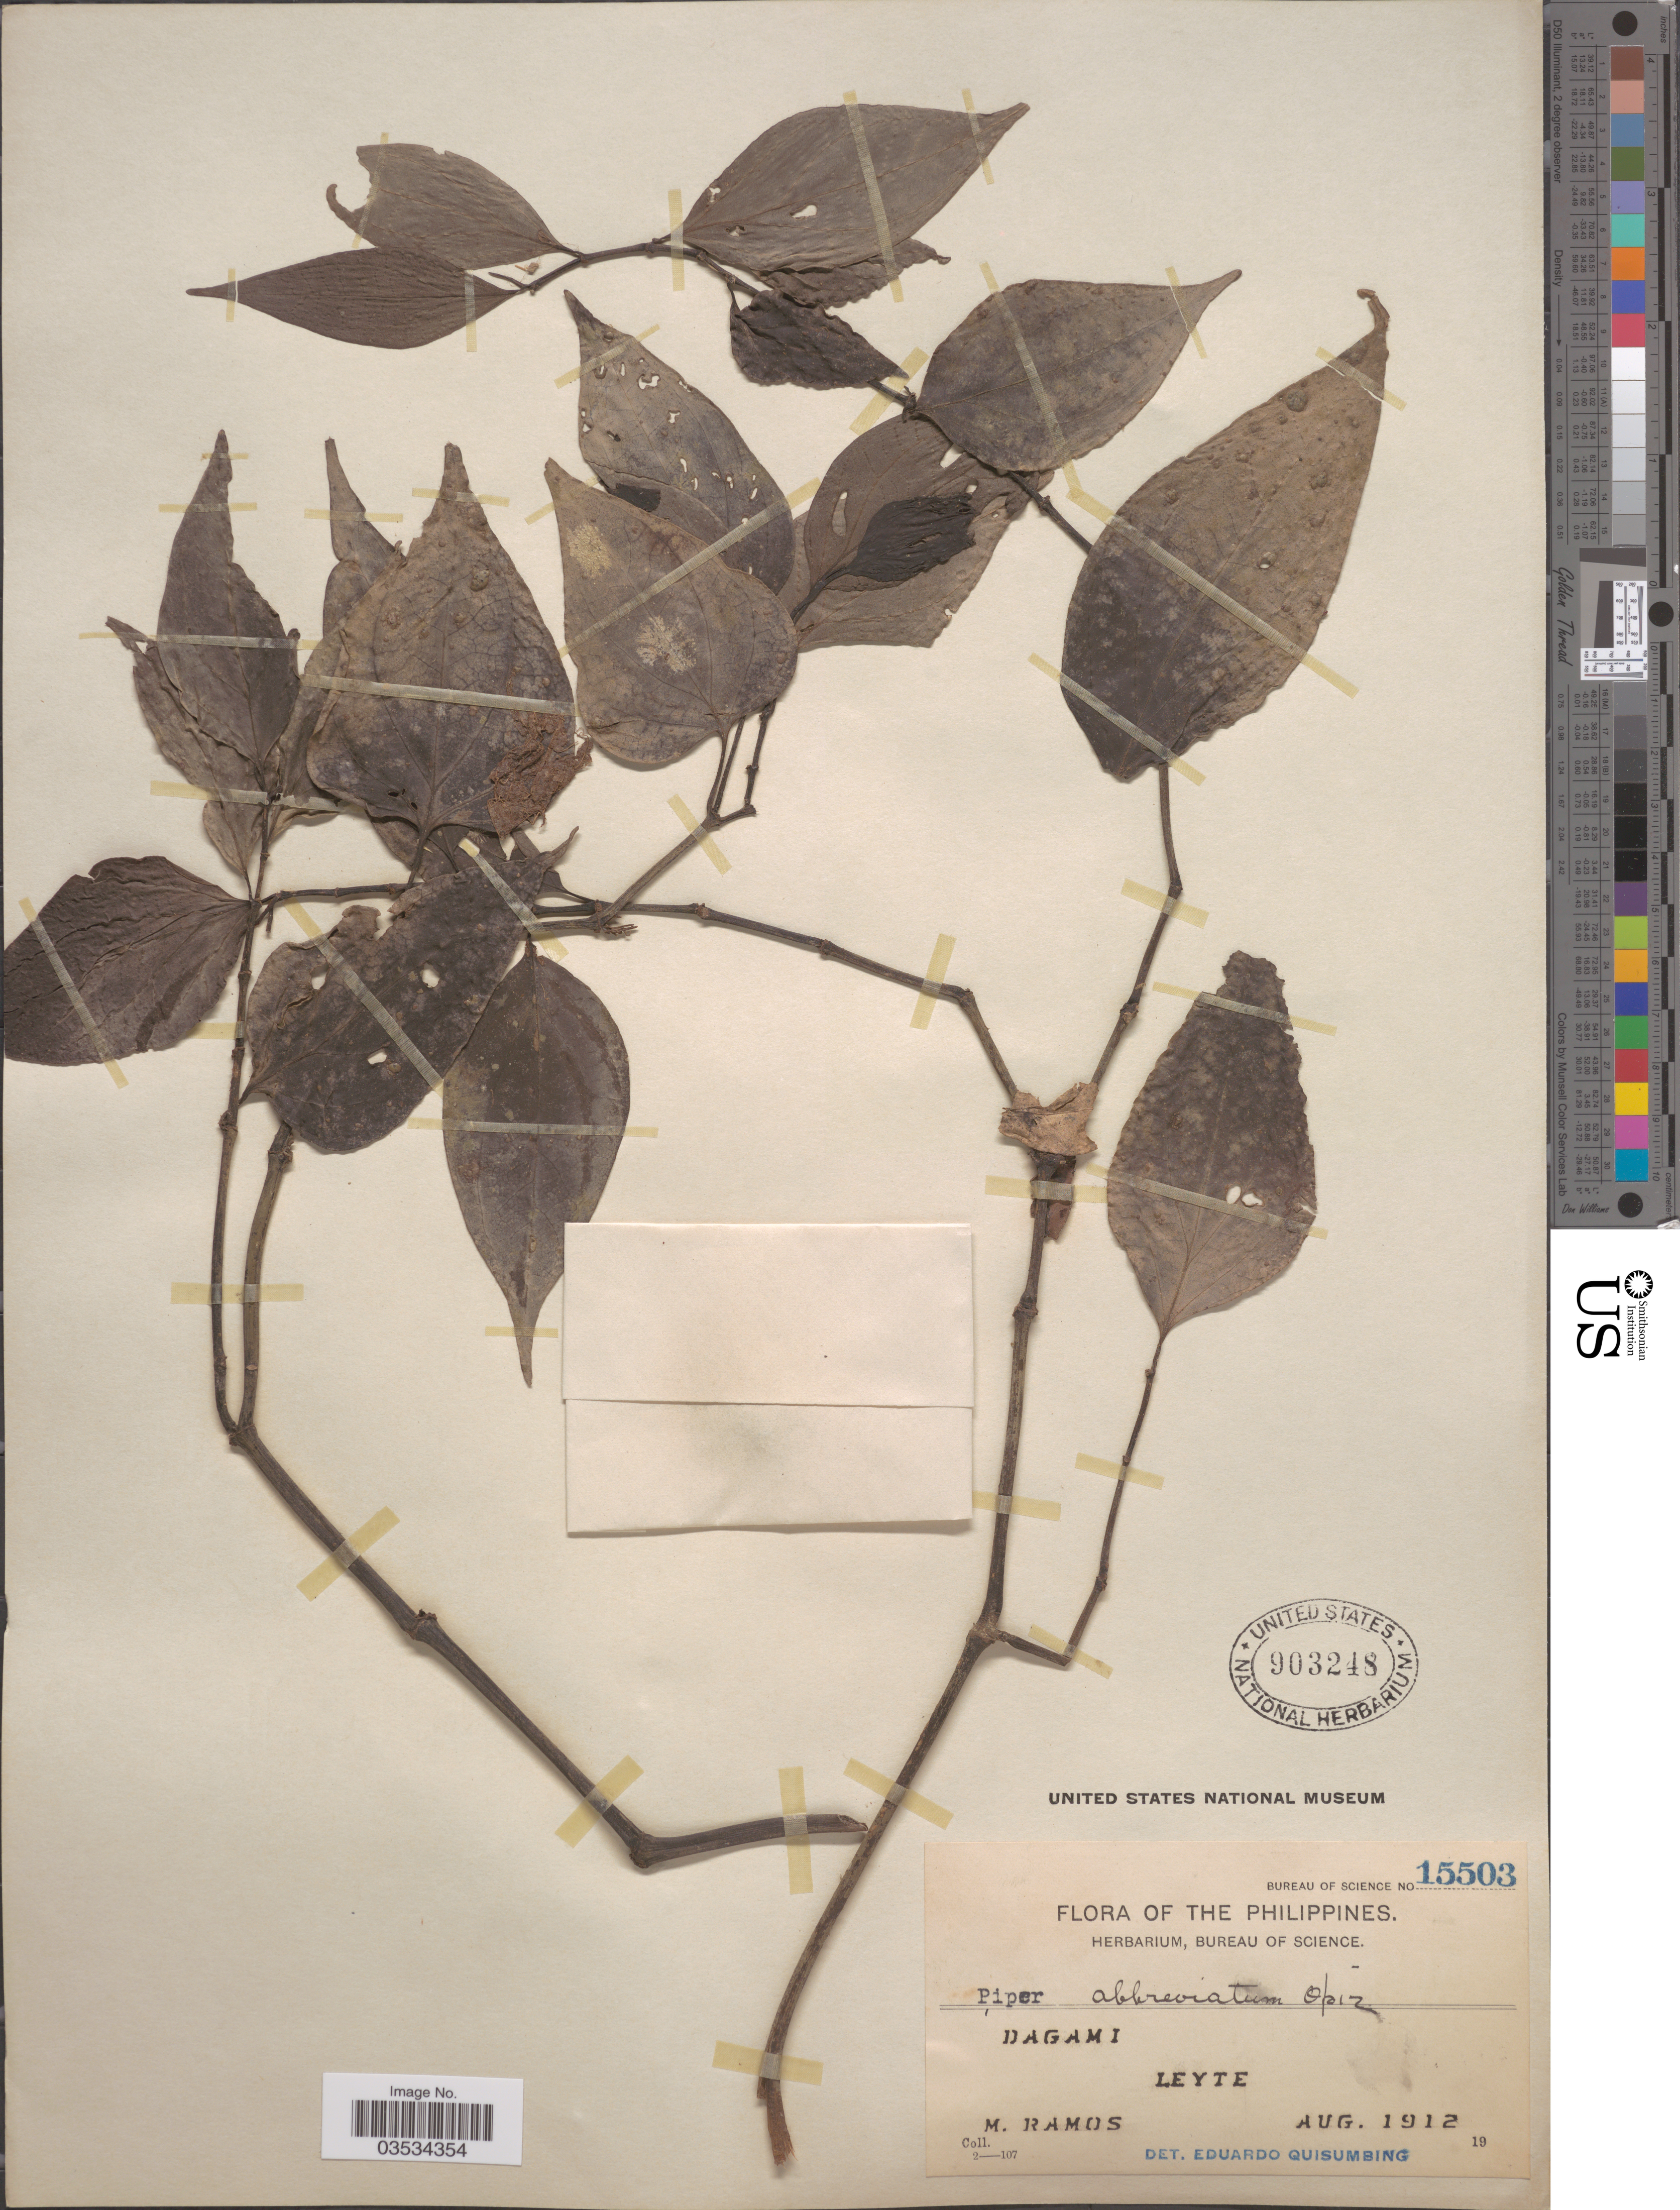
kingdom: Plantae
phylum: Tracheophyta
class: Magnoliopsida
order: Piperales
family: Piperaceae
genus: Piper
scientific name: Piper abbreviatum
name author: Opiz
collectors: M. Ramos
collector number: Bureau of Science 15503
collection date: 1912-08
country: Philippines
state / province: Eastern Visayas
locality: Dagami. Leyte.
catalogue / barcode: US 903248